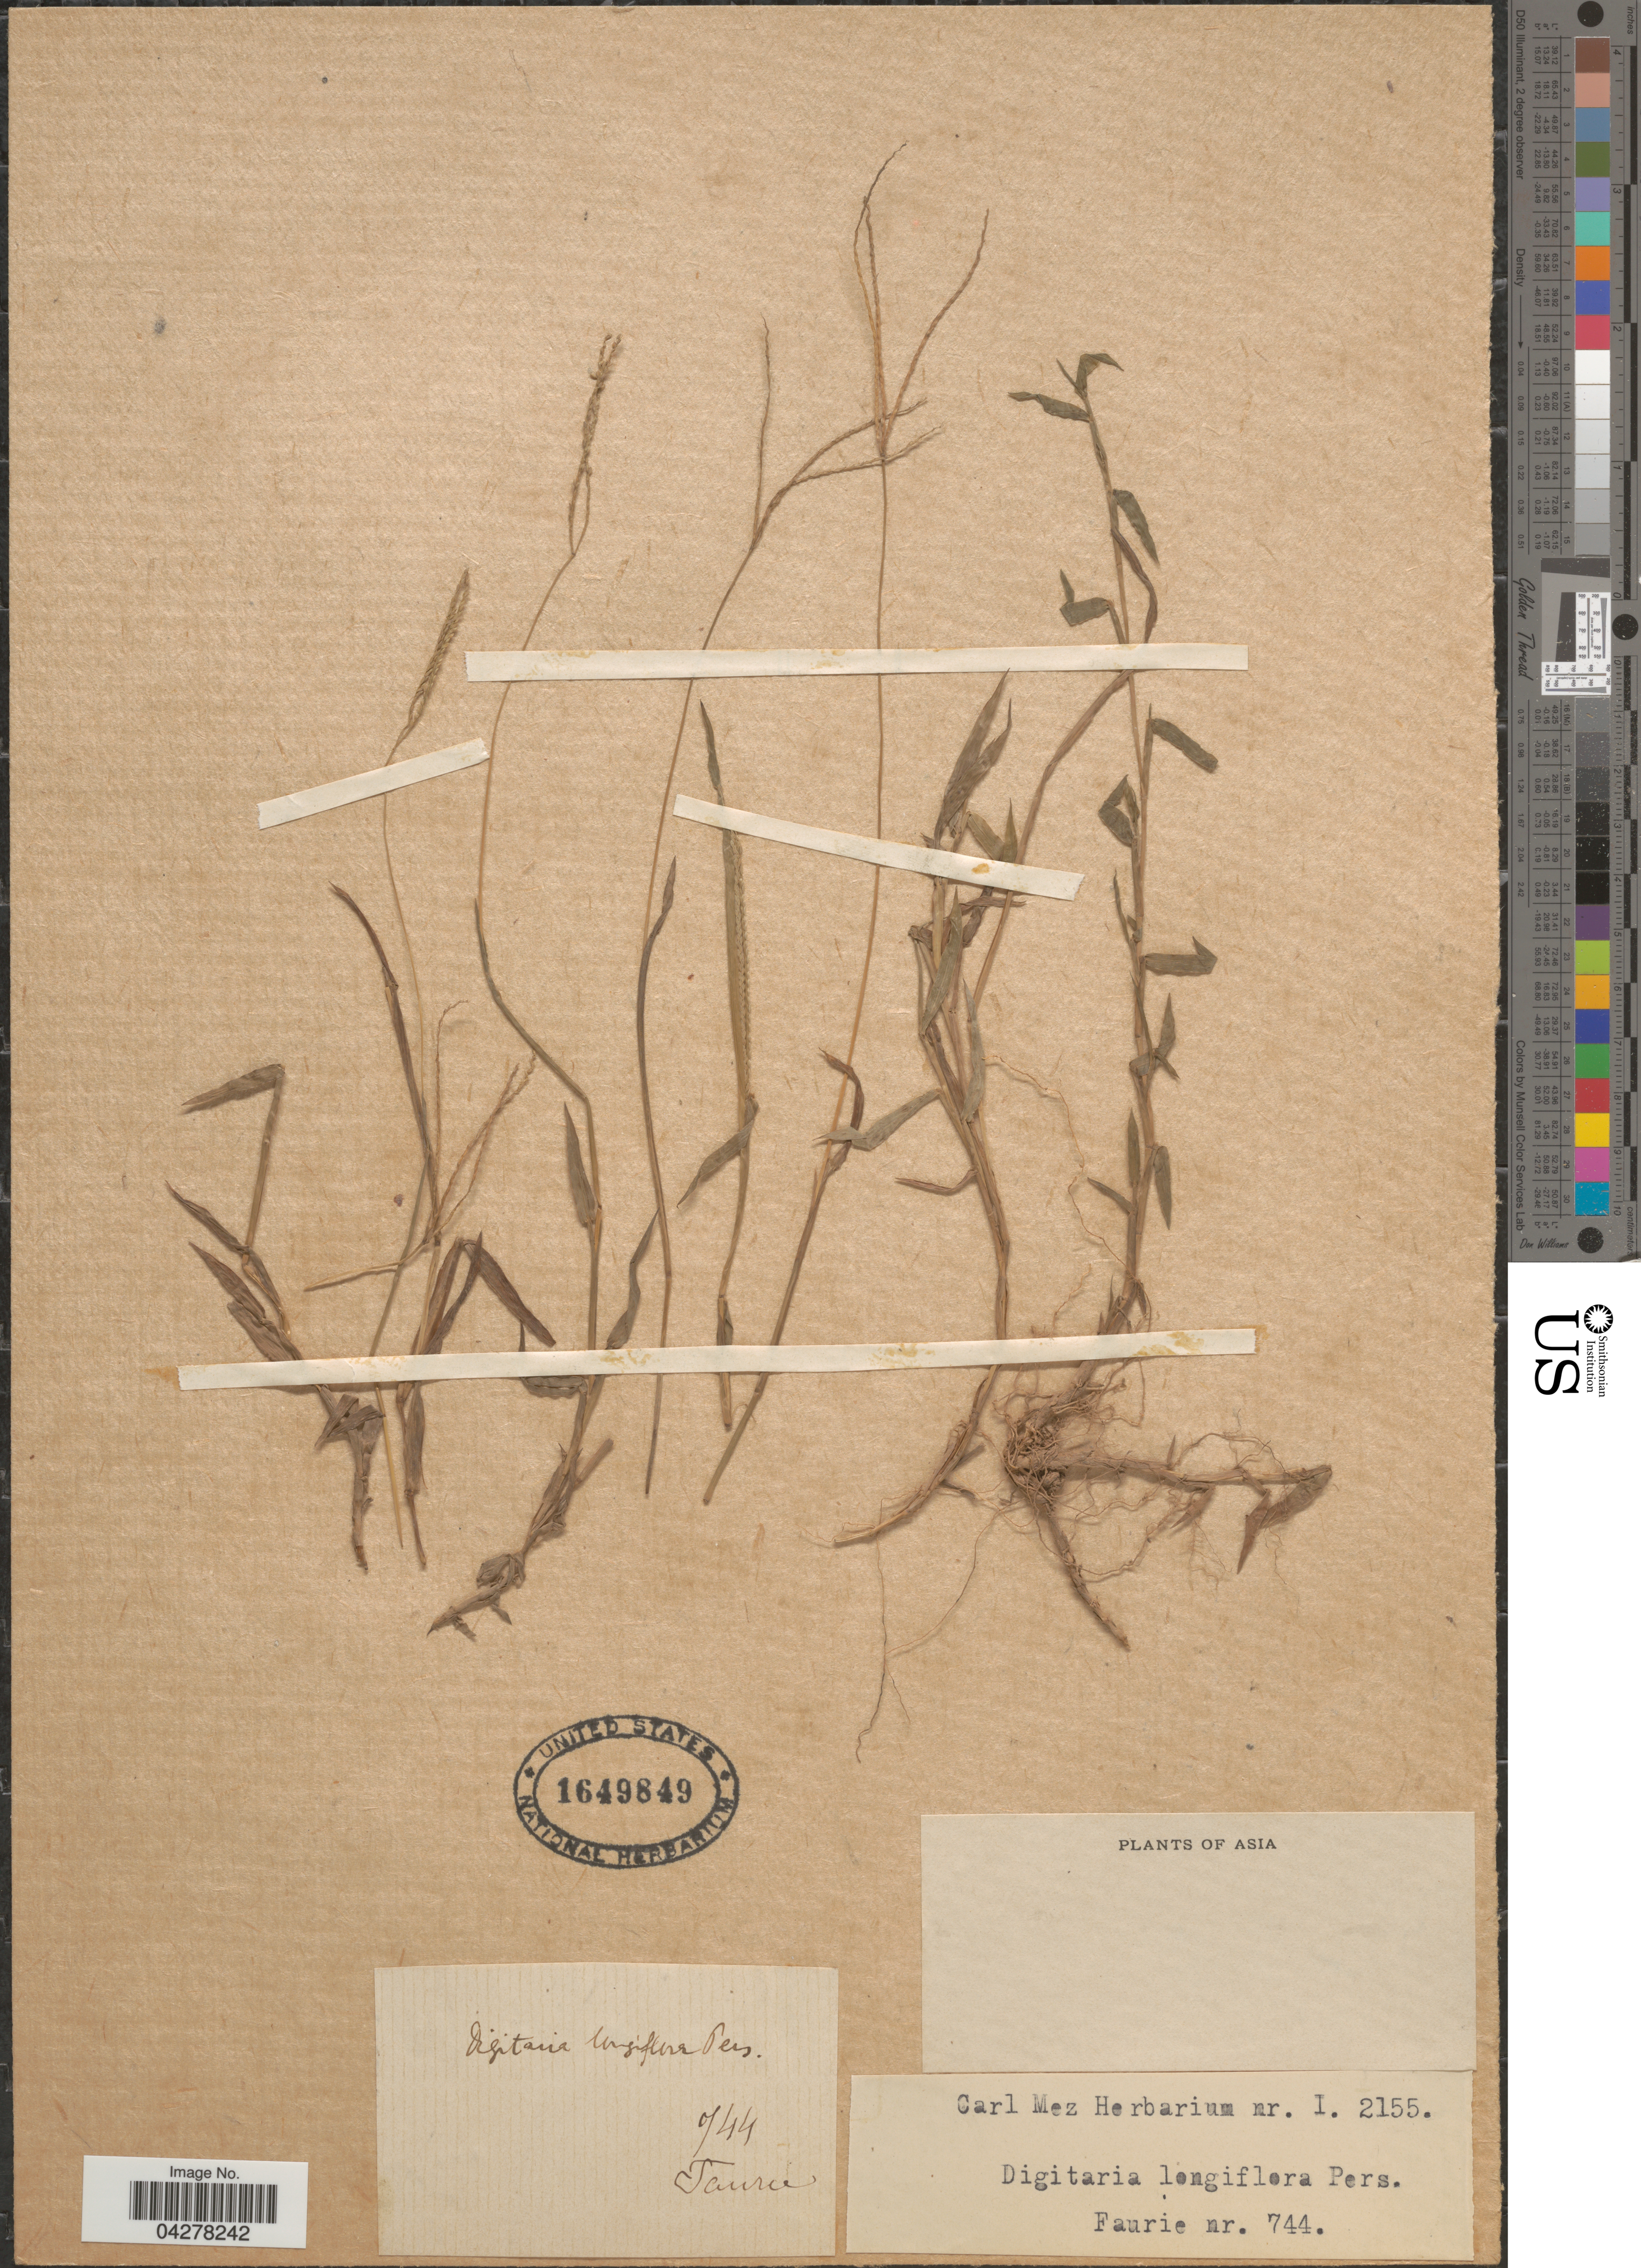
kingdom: Plantae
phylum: Tracheophyta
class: Liliopsida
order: Poales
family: Poaceae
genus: Digitaria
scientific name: Digitaria longiflora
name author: (Retz.) Pers.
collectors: -. Faurie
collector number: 744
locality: Asia.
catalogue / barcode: US 1649849